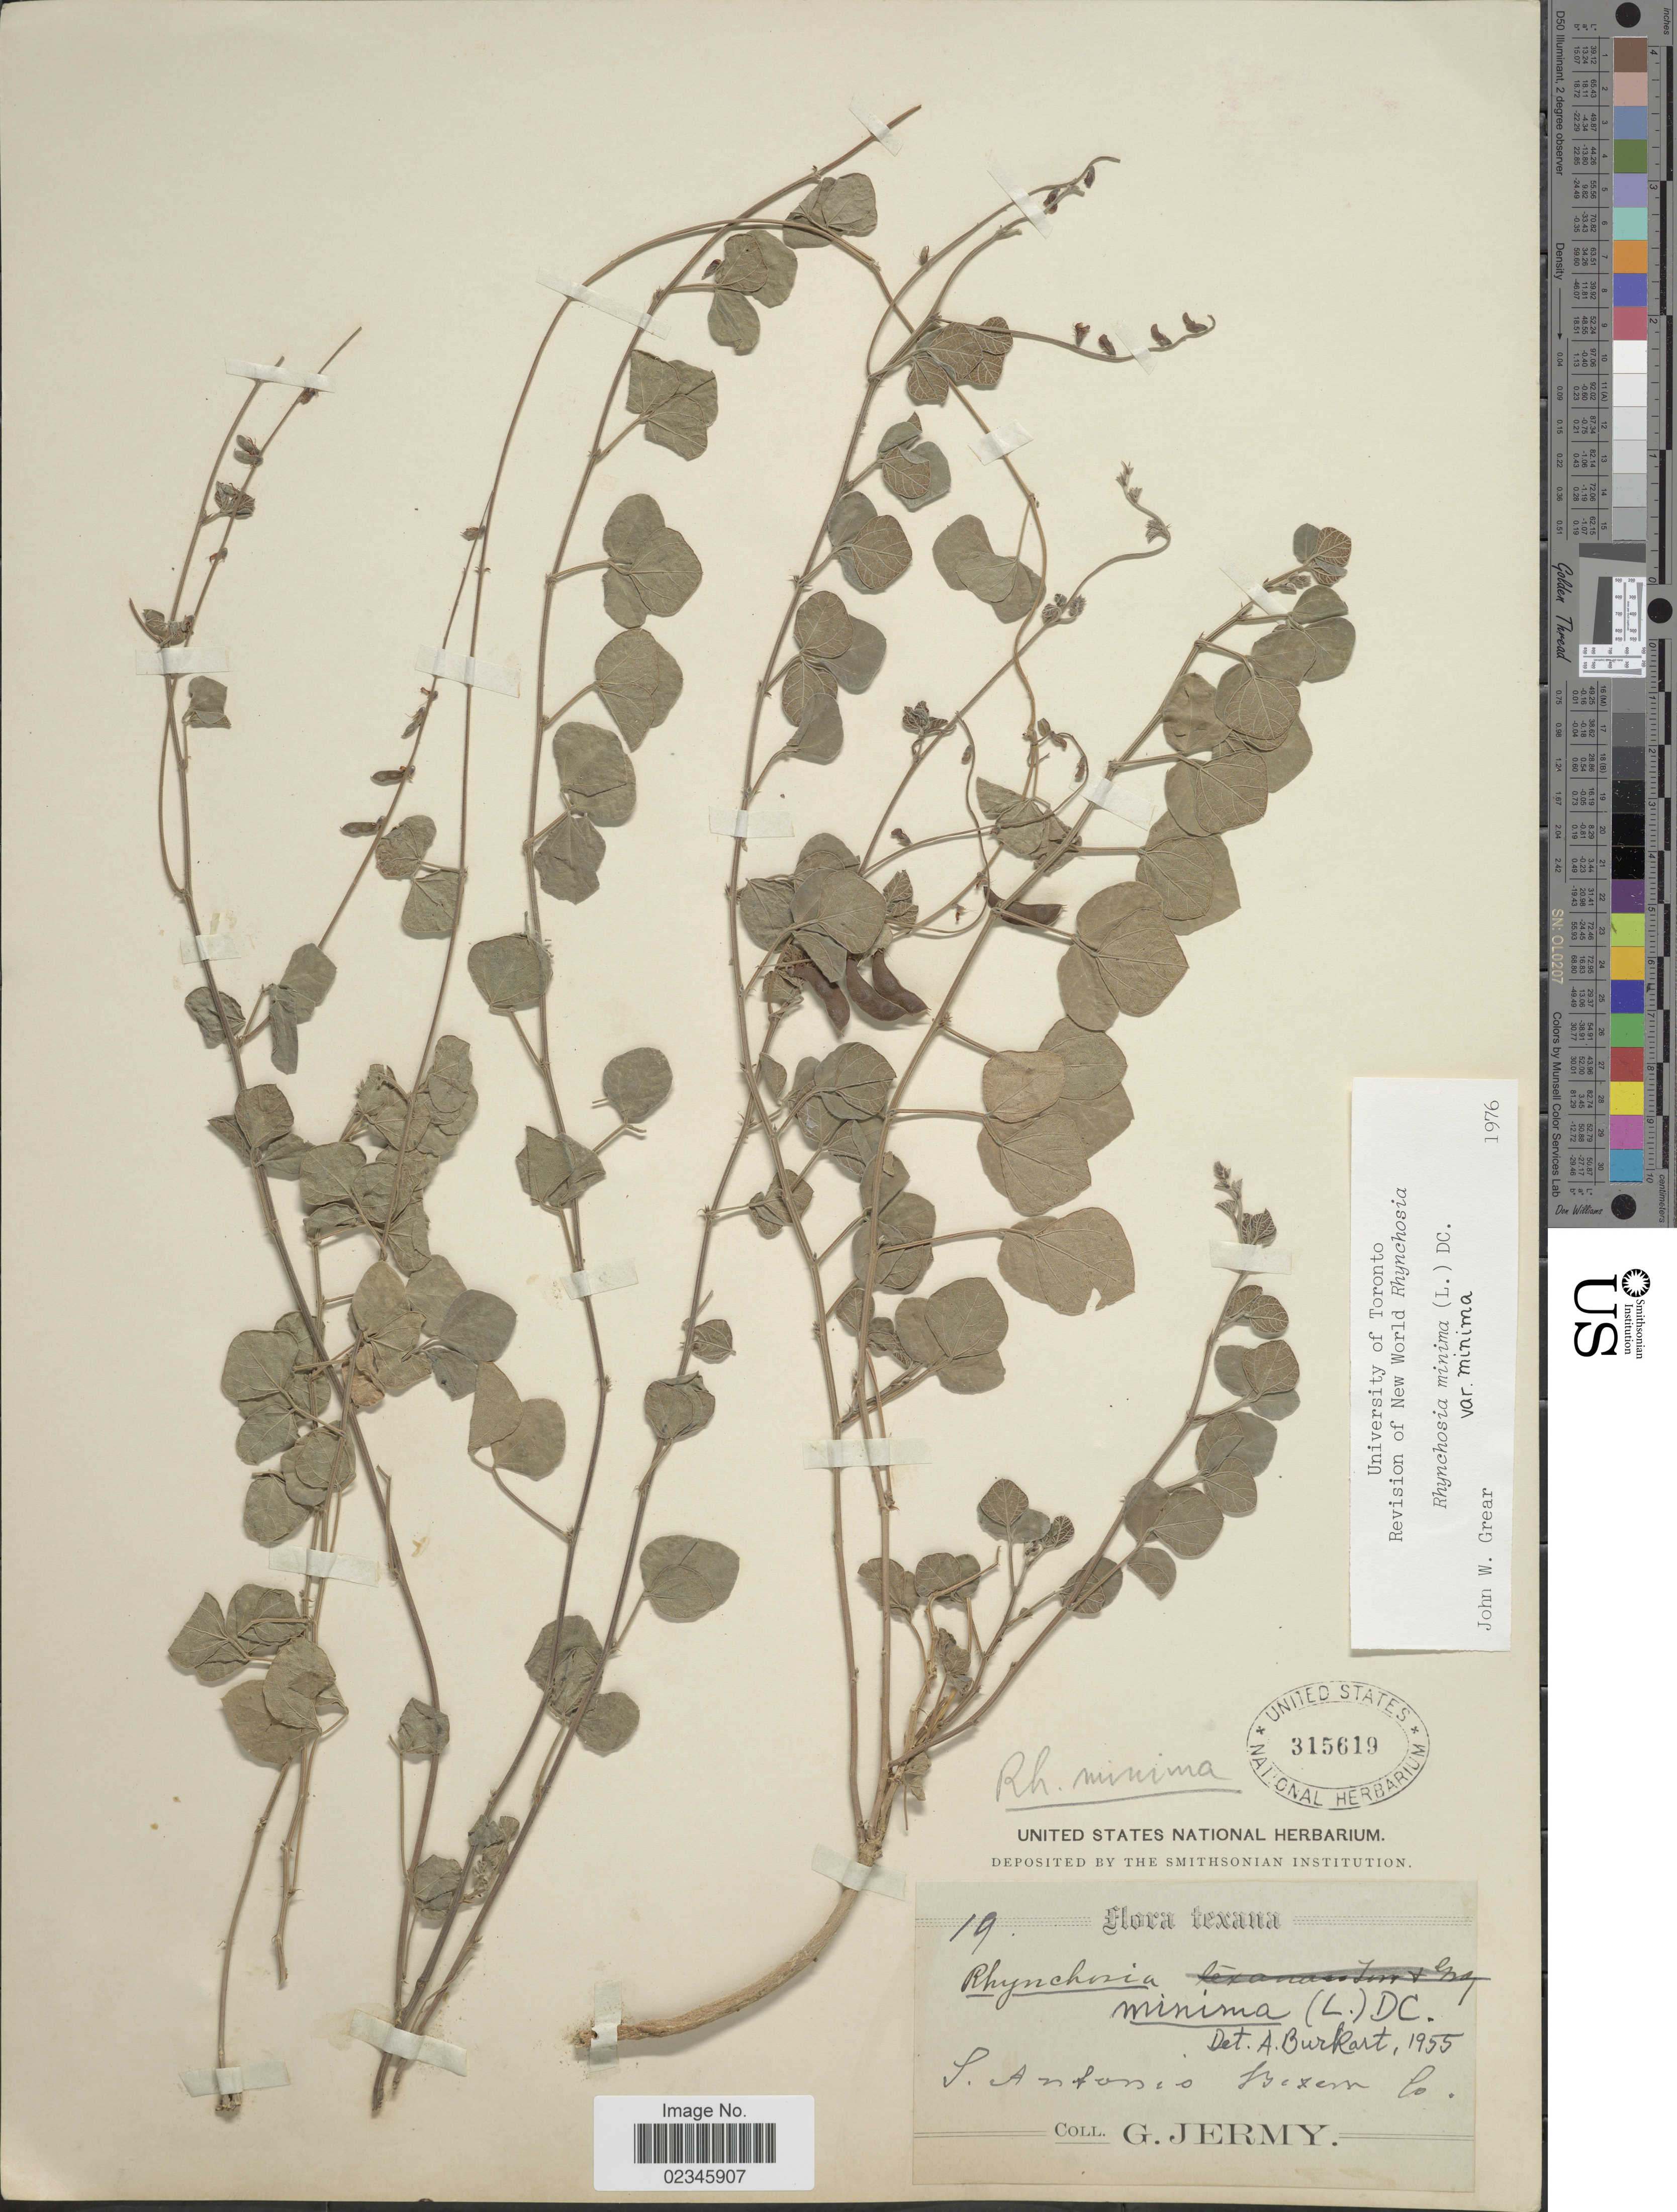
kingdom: Plantae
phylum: Tracheophyta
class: Magnoliopsida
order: Fabales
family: Fabaceae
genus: Rhynchosia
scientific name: Rhynchosia minima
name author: (L.) DC.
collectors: G. Jermy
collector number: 19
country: United States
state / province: Texas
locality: S. Antonio,Bexar Co.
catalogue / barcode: US 315619